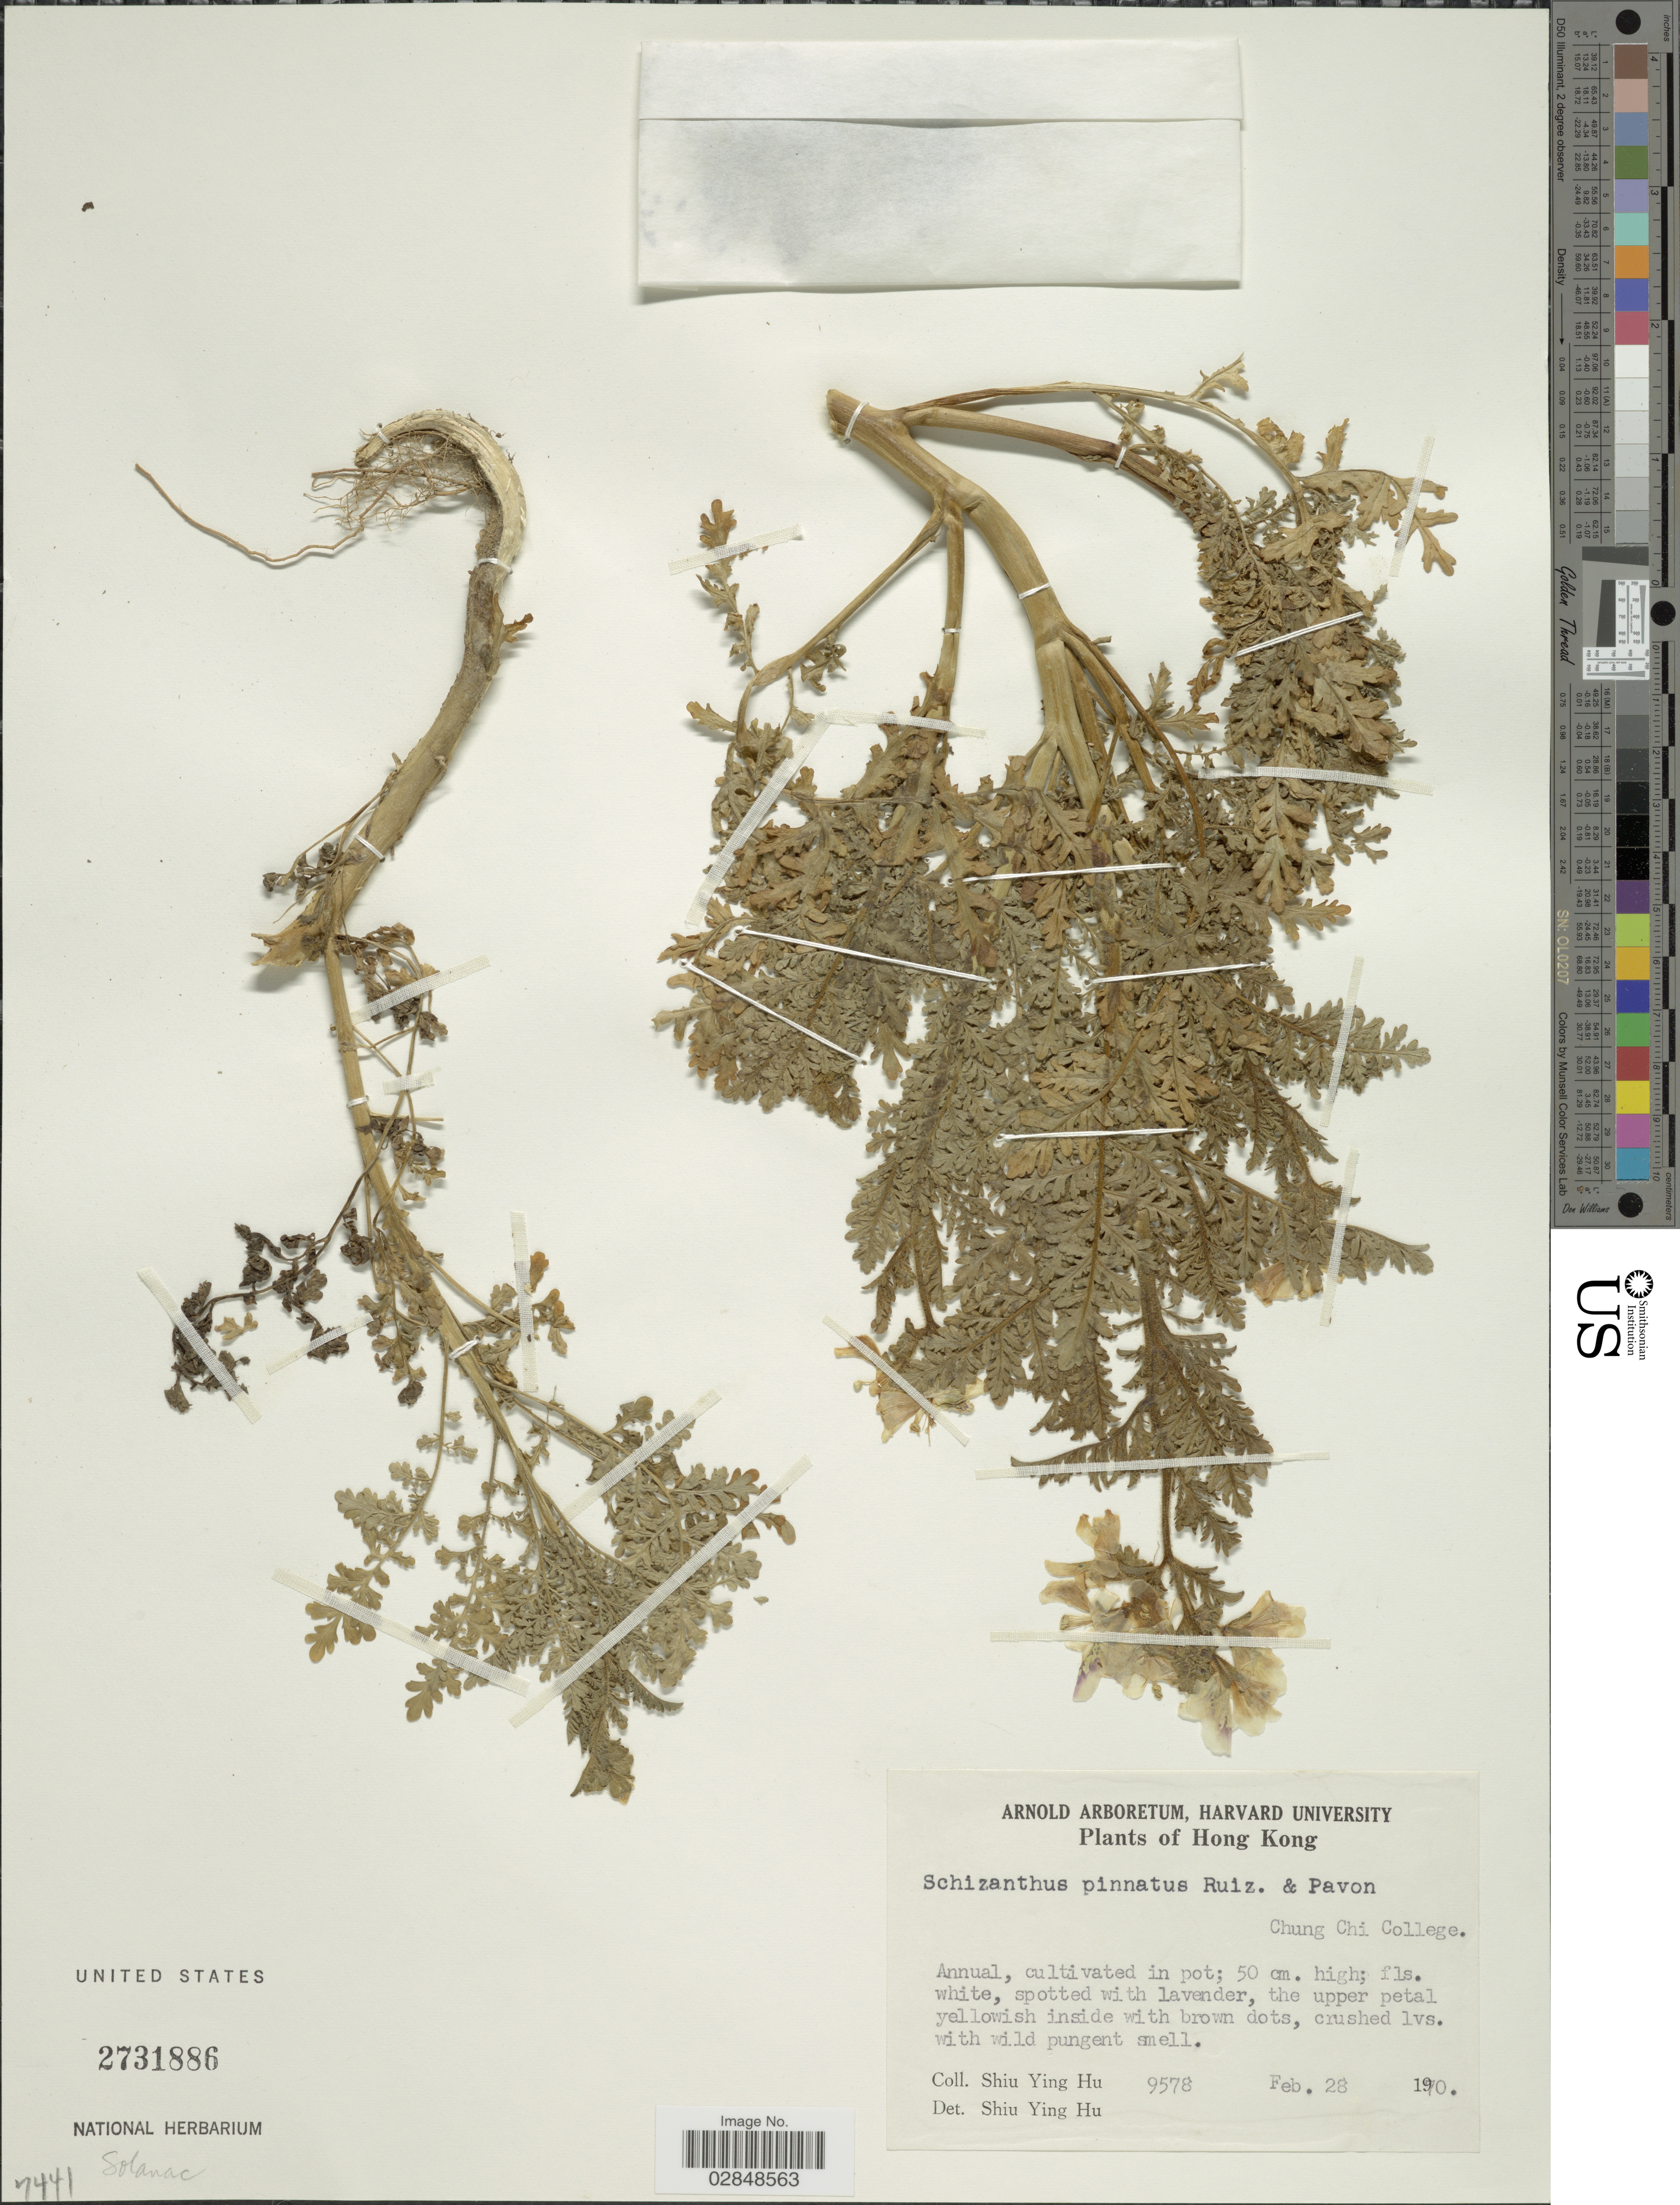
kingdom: Plantae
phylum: Tracheophyta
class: Magnoliopsida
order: Solanales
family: Solanaceae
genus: Schizanthus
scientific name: Schizanthus pinnatus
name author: Ruiz & Pav.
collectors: S. Y. Hu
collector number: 9578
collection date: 1970-02-28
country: China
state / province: Hong Kong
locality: Chung Chi College.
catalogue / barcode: US 2731886